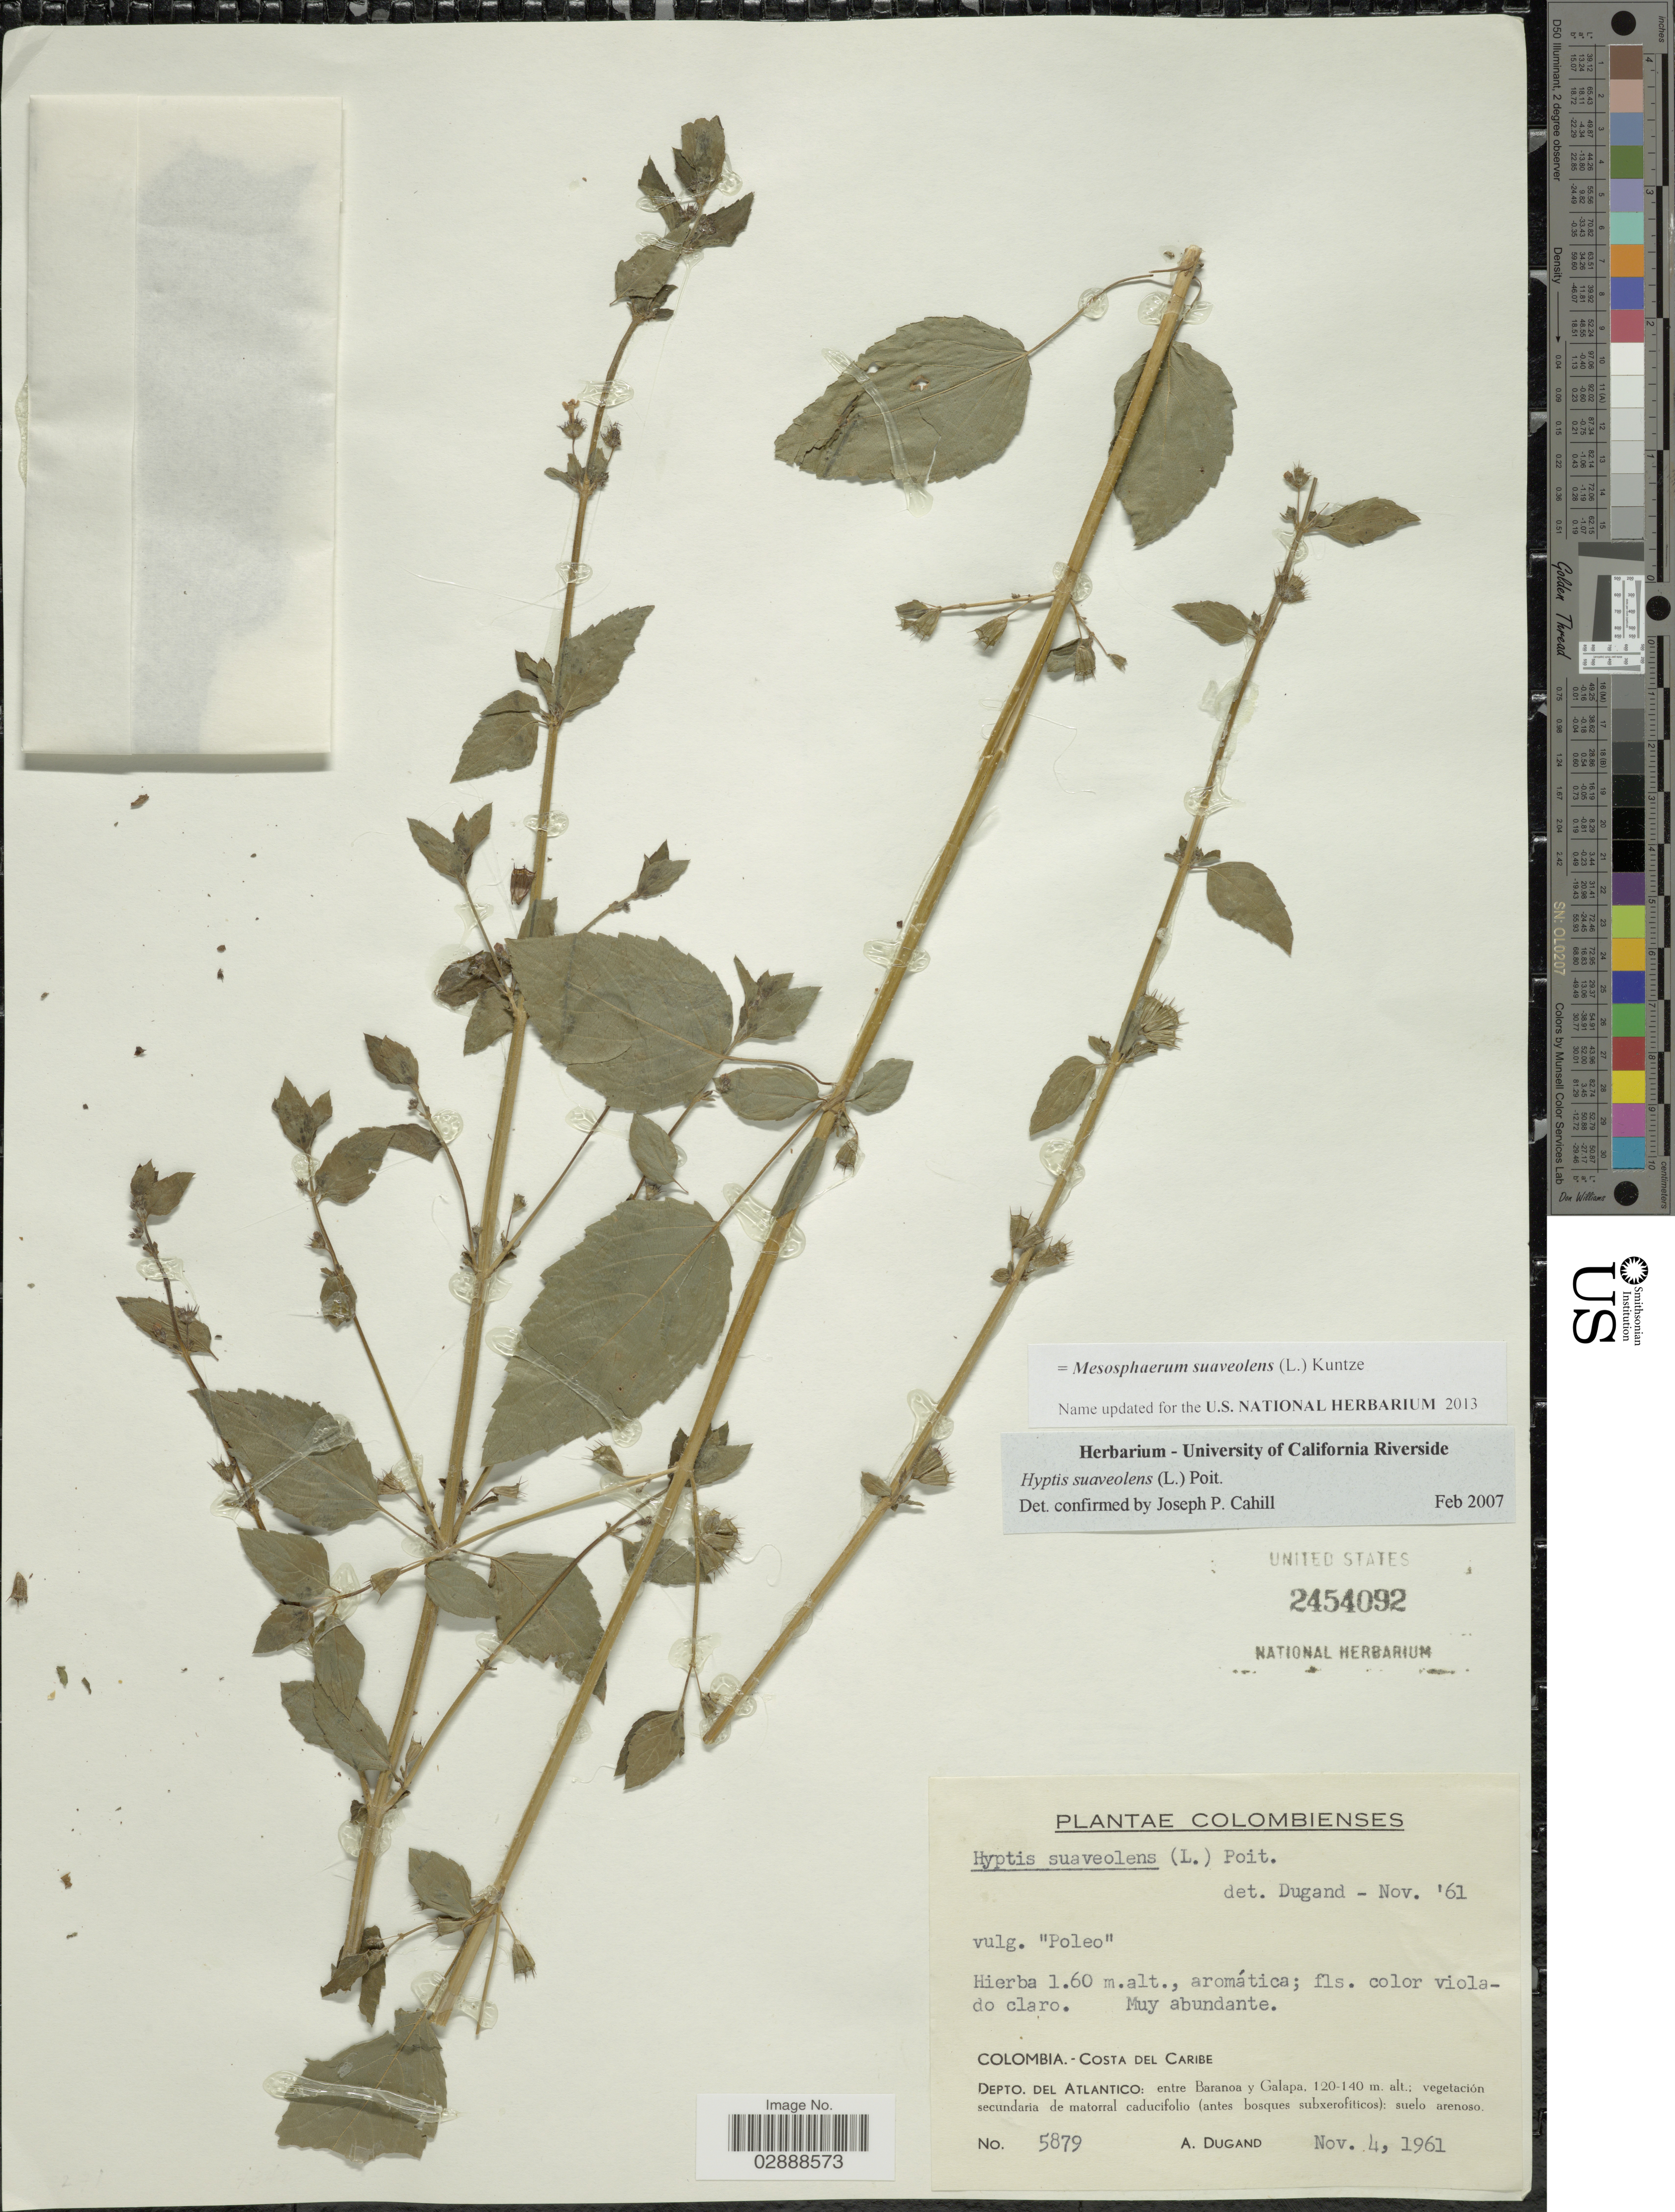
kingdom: Plantae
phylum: Tracheophyta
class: Magnoliopsida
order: Lamiales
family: Lamiaceae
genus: Mesosphaerum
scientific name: Mesosphaerum suaveolens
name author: (L.) Kuntze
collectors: A. Dugand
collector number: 5879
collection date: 1961-11-04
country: Colombia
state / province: Atlántico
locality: Costa del Caribe, Depto. del Atlantico: entre Baranoa y Galapa.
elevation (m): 120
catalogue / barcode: US 2454092